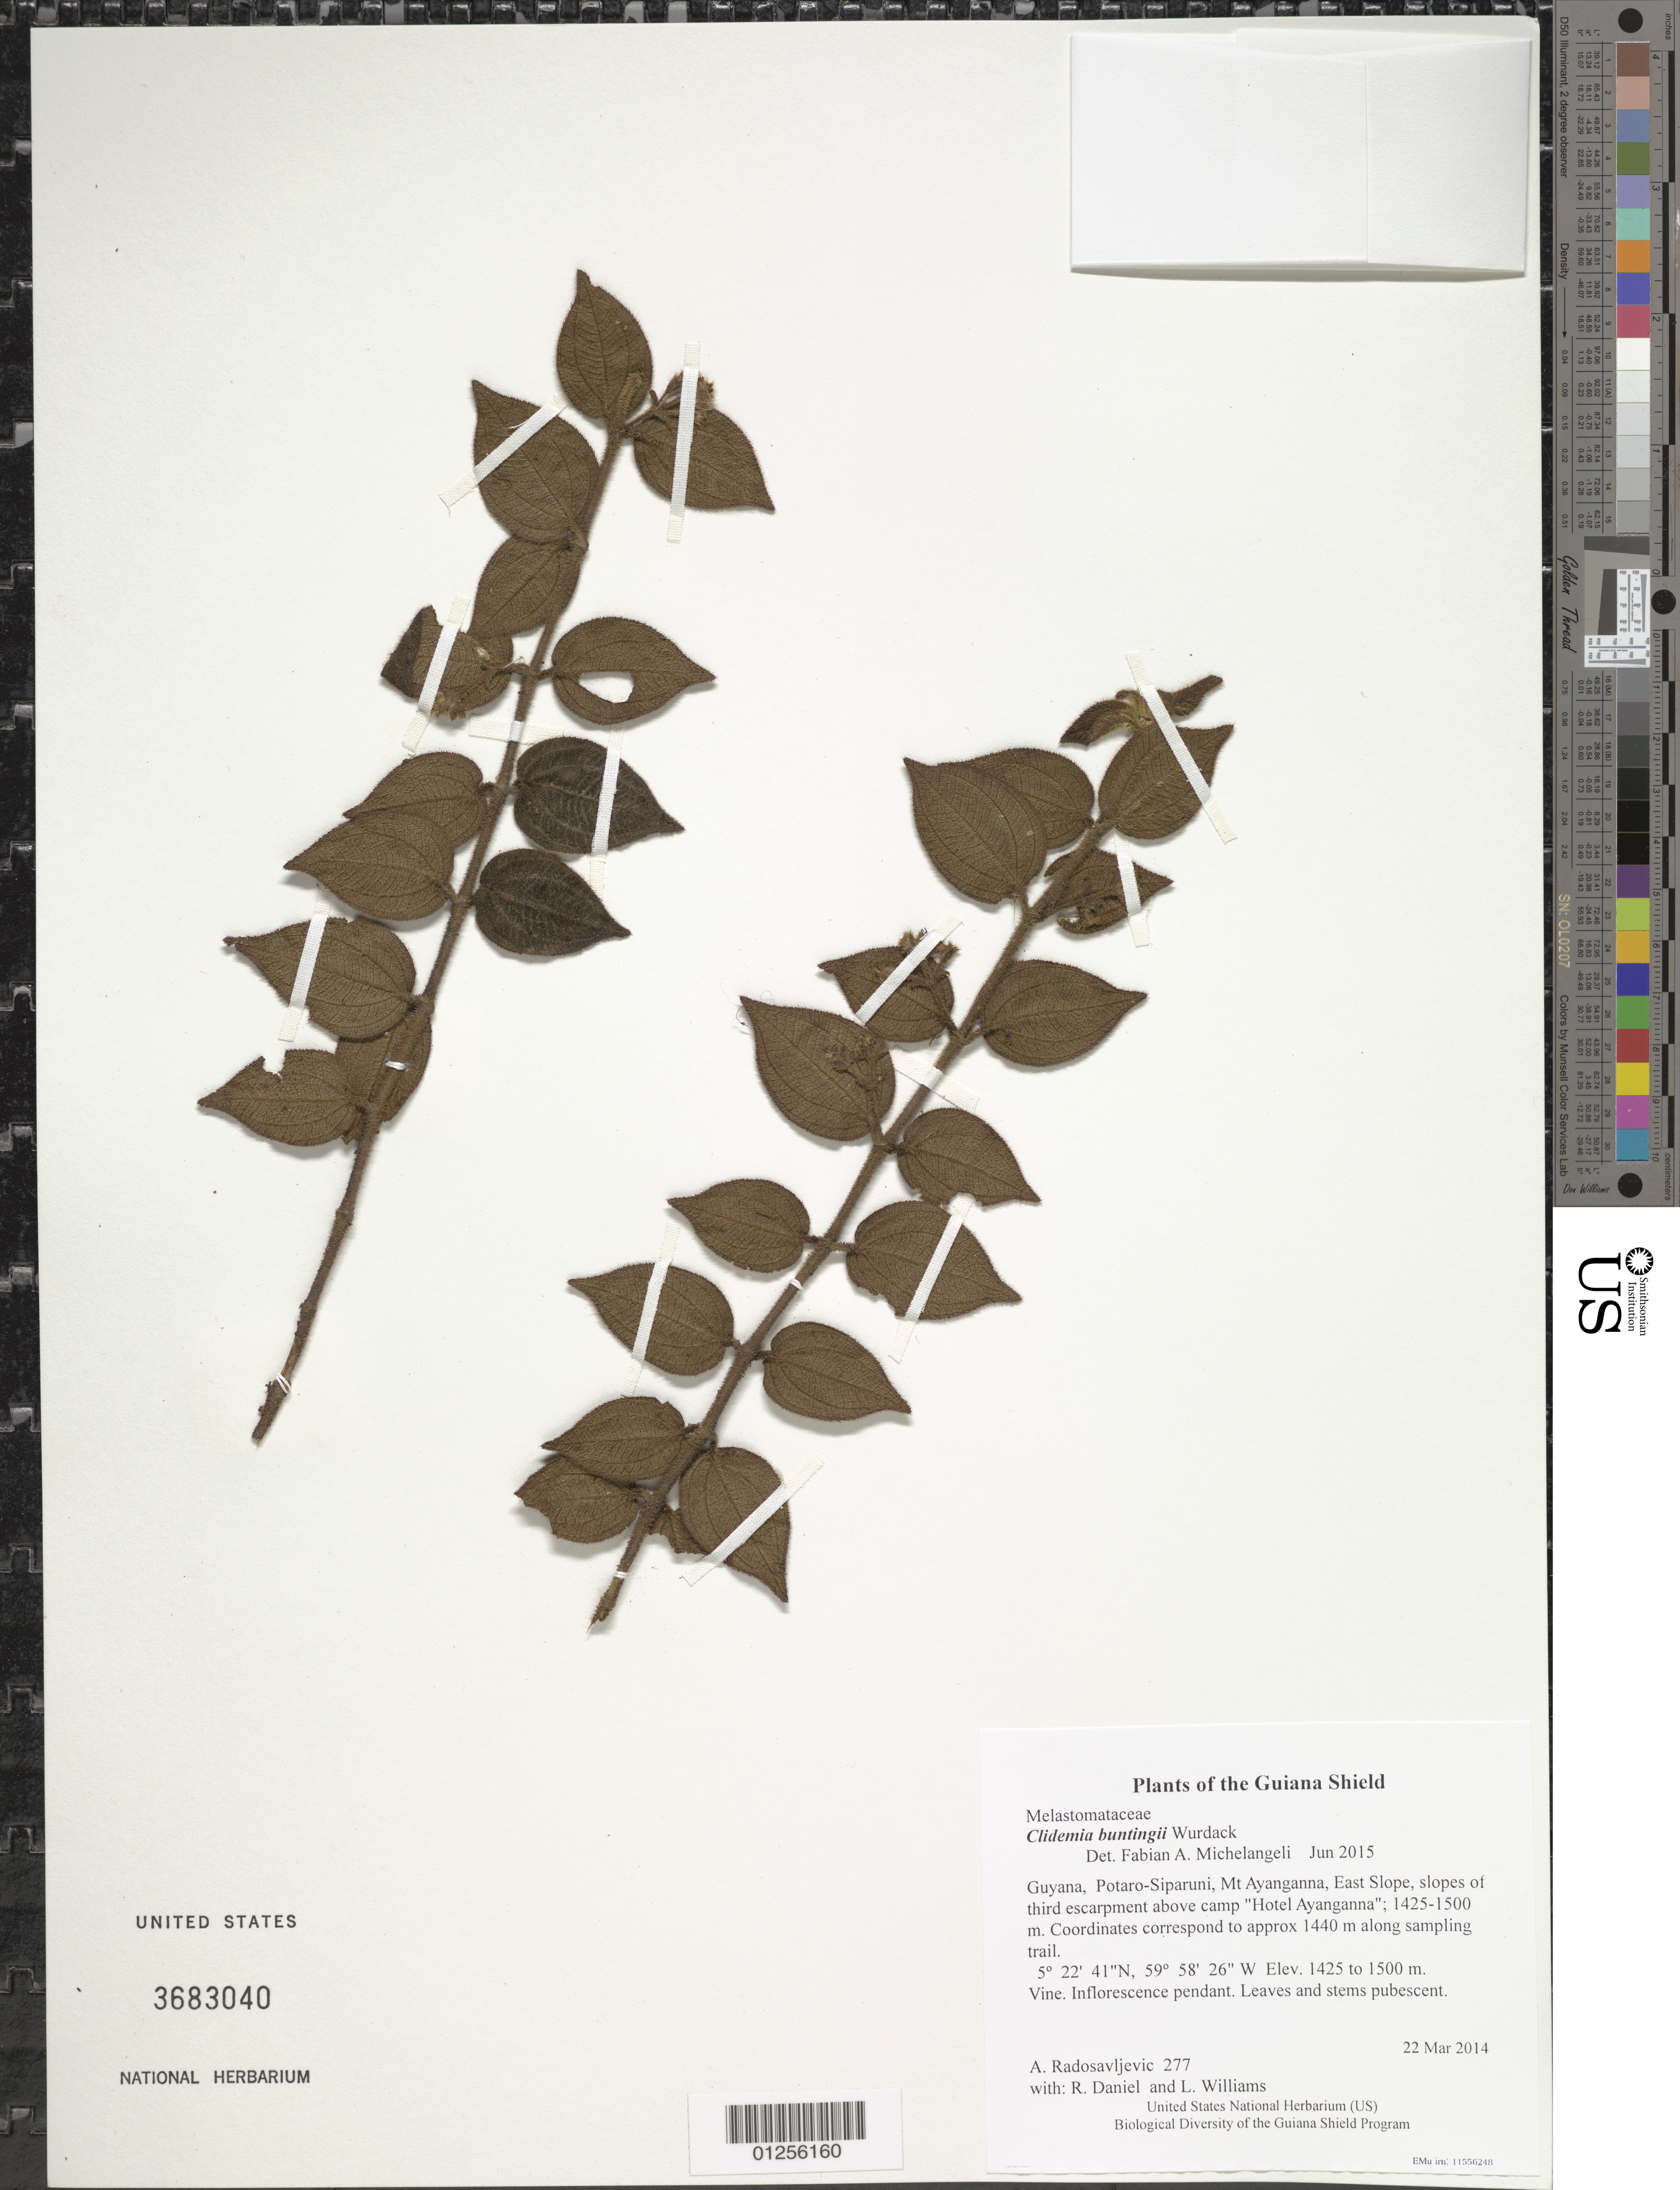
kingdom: Plantae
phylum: Tracheophyta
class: Magnoliopsida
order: Myrtales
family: Melastomataceae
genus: Clidemia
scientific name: Clidemia buntingii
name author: Wurdack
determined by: Michelangeli, F. A.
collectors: A. Radosavljevic, R. Daniel & L. Williams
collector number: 277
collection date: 2014-03-22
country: Guyana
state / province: Potaro-Siparuni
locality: Mt Ayanganna, East Slope, slopes of third escarpment above camp "Hotel Ayanganna"; 1425-1500 m. Coordinates correspond to approx 1440 m along sampling trail.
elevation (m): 1425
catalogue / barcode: US 3683040